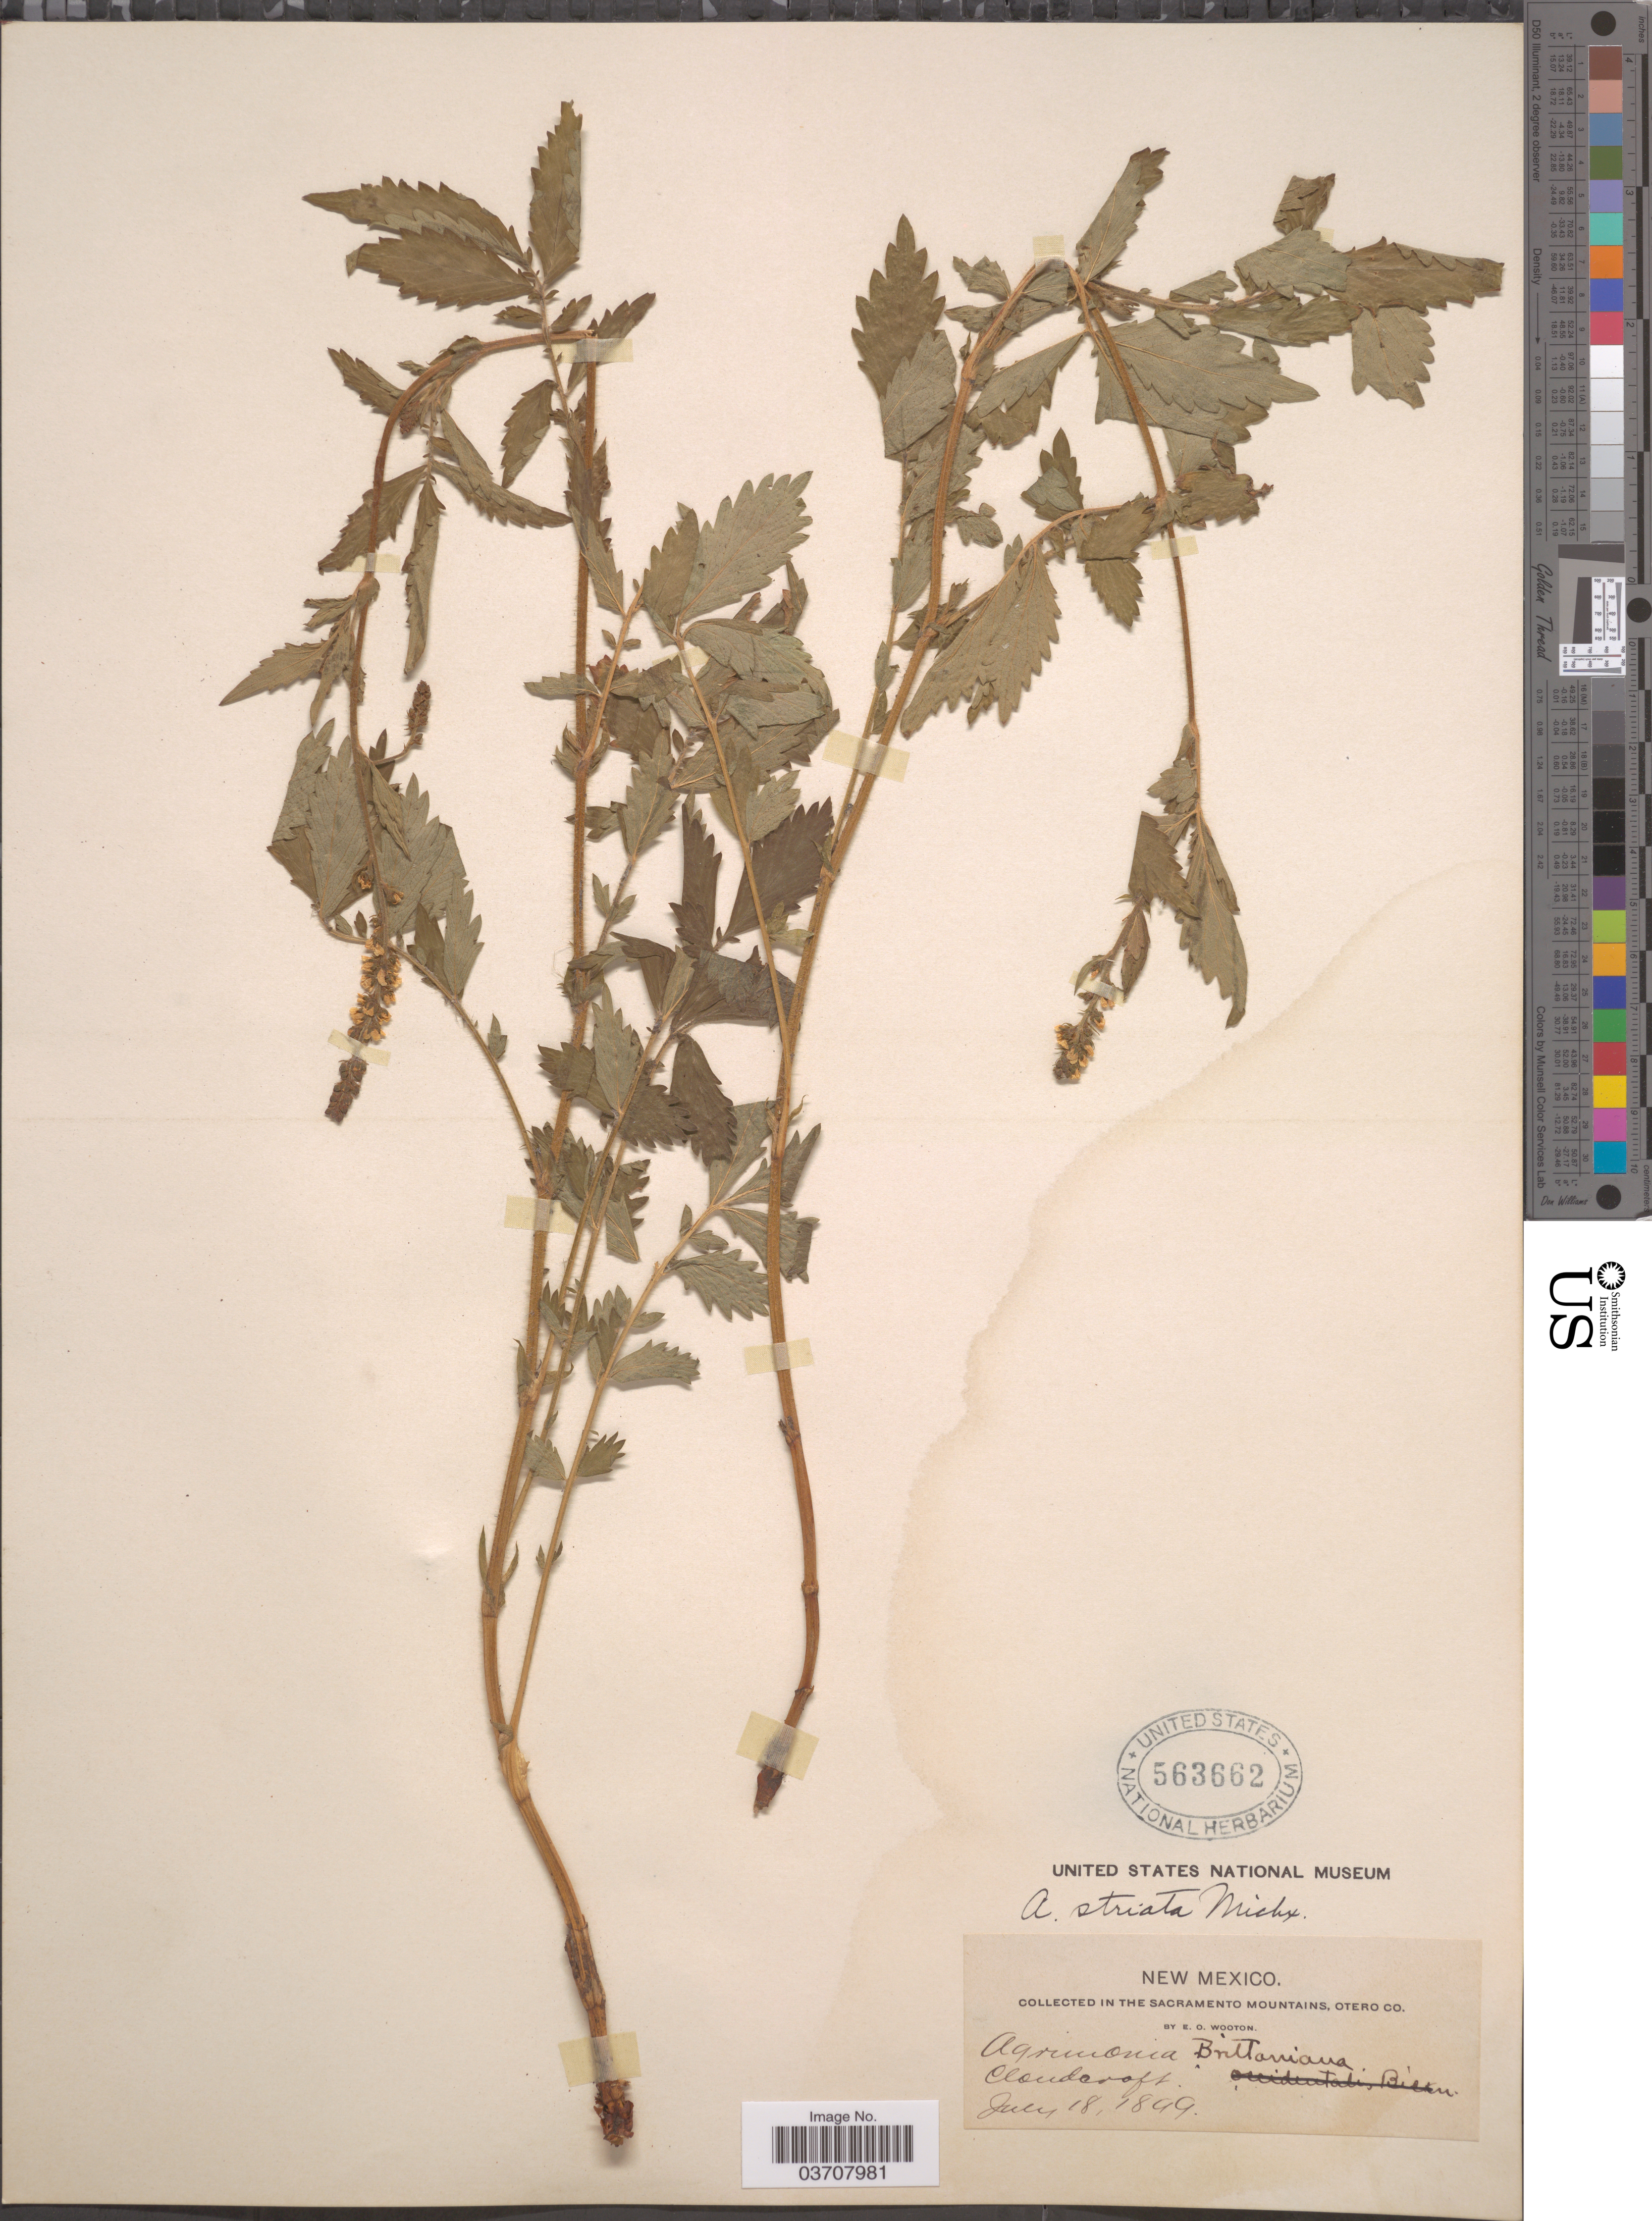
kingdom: Plantae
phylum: Tracheophyta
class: Magnoliopsida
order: Rosales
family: Rosaceae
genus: Agrimonia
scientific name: Agrimonia striata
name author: Michx.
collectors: E. O. Wooton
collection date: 1899-07-18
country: United States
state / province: New Mexico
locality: In the Sacramento Mountains, Otero Co. Cloudcroft.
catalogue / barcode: US 563662